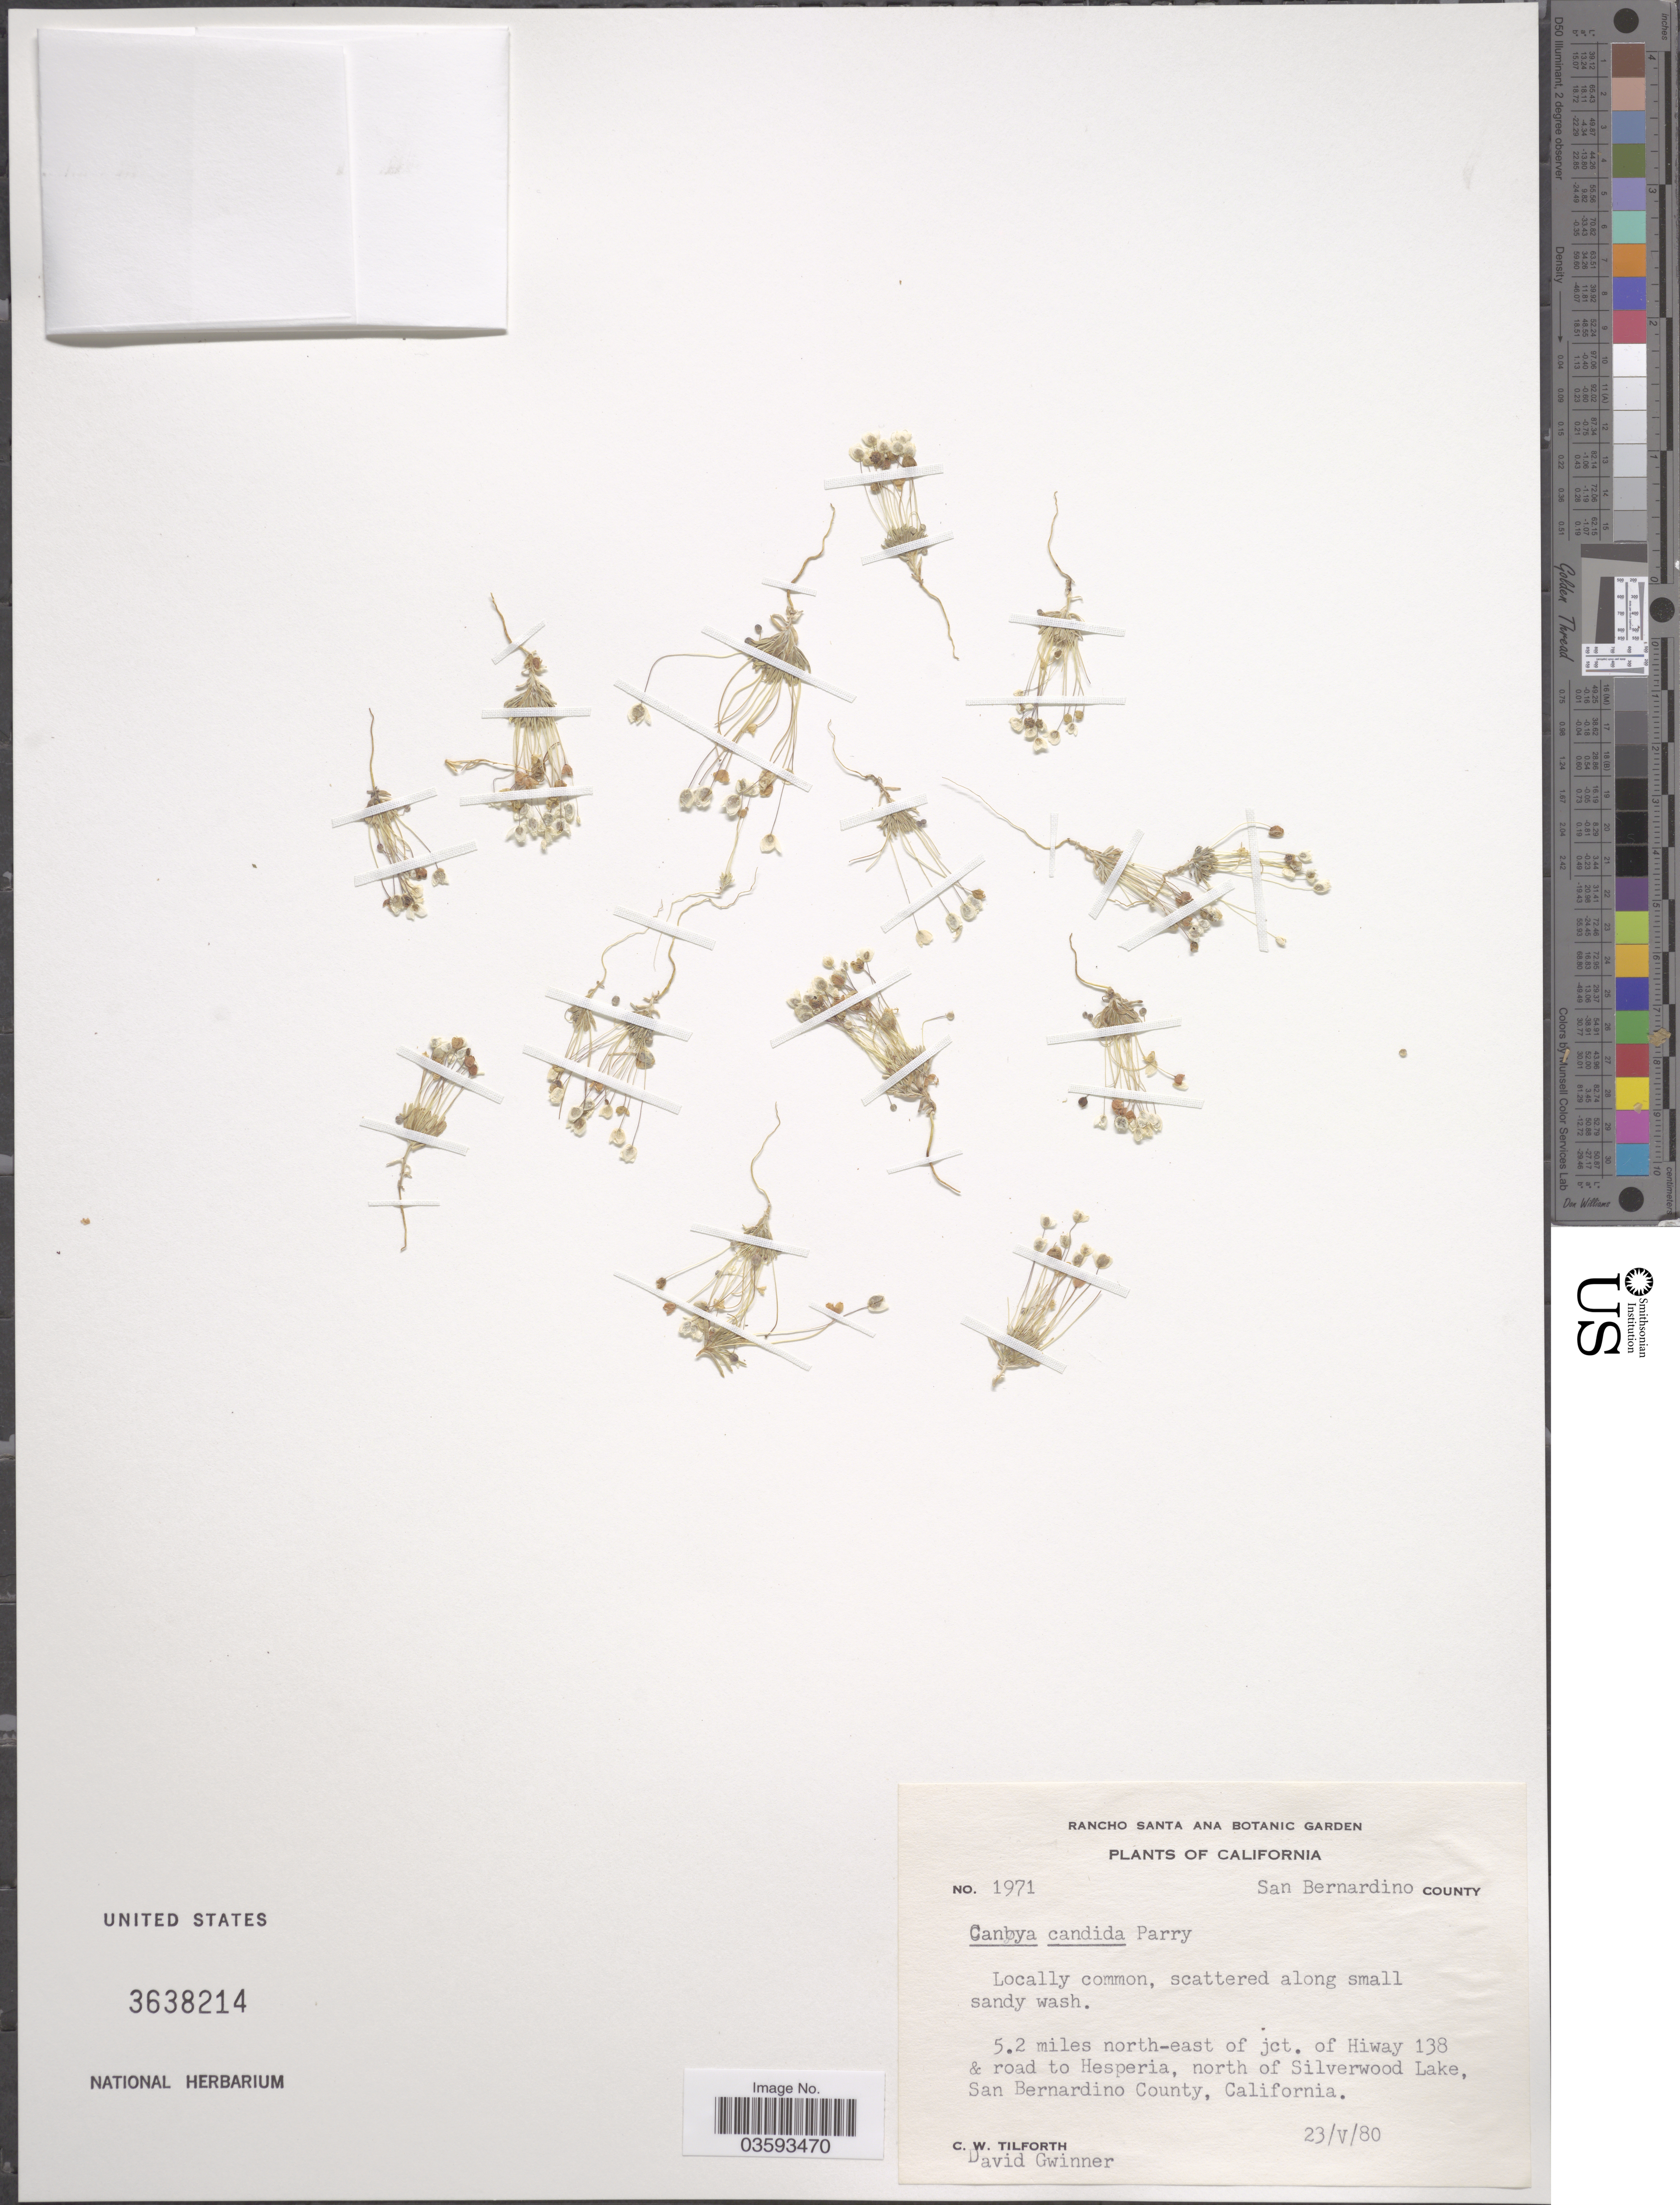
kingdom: Plantae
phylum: Tracheophyta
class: Magnoliopsida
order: Ranunculales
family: Papaveraceae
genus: Canbya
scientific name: Canbya candida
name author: Parry ex A. Gray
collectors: C. Tilforth & D. Gwinner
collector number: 1971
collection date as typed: Transcribed d/m/y: 23/5/80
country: United States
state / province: California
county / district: San Bernardino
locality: San Bernardino County. 5.2 miles north-east of jct. of Hiway 138 & road to Hesperia, north of Silverwood Lake, San Bernardino County.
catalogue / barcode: US 3638214